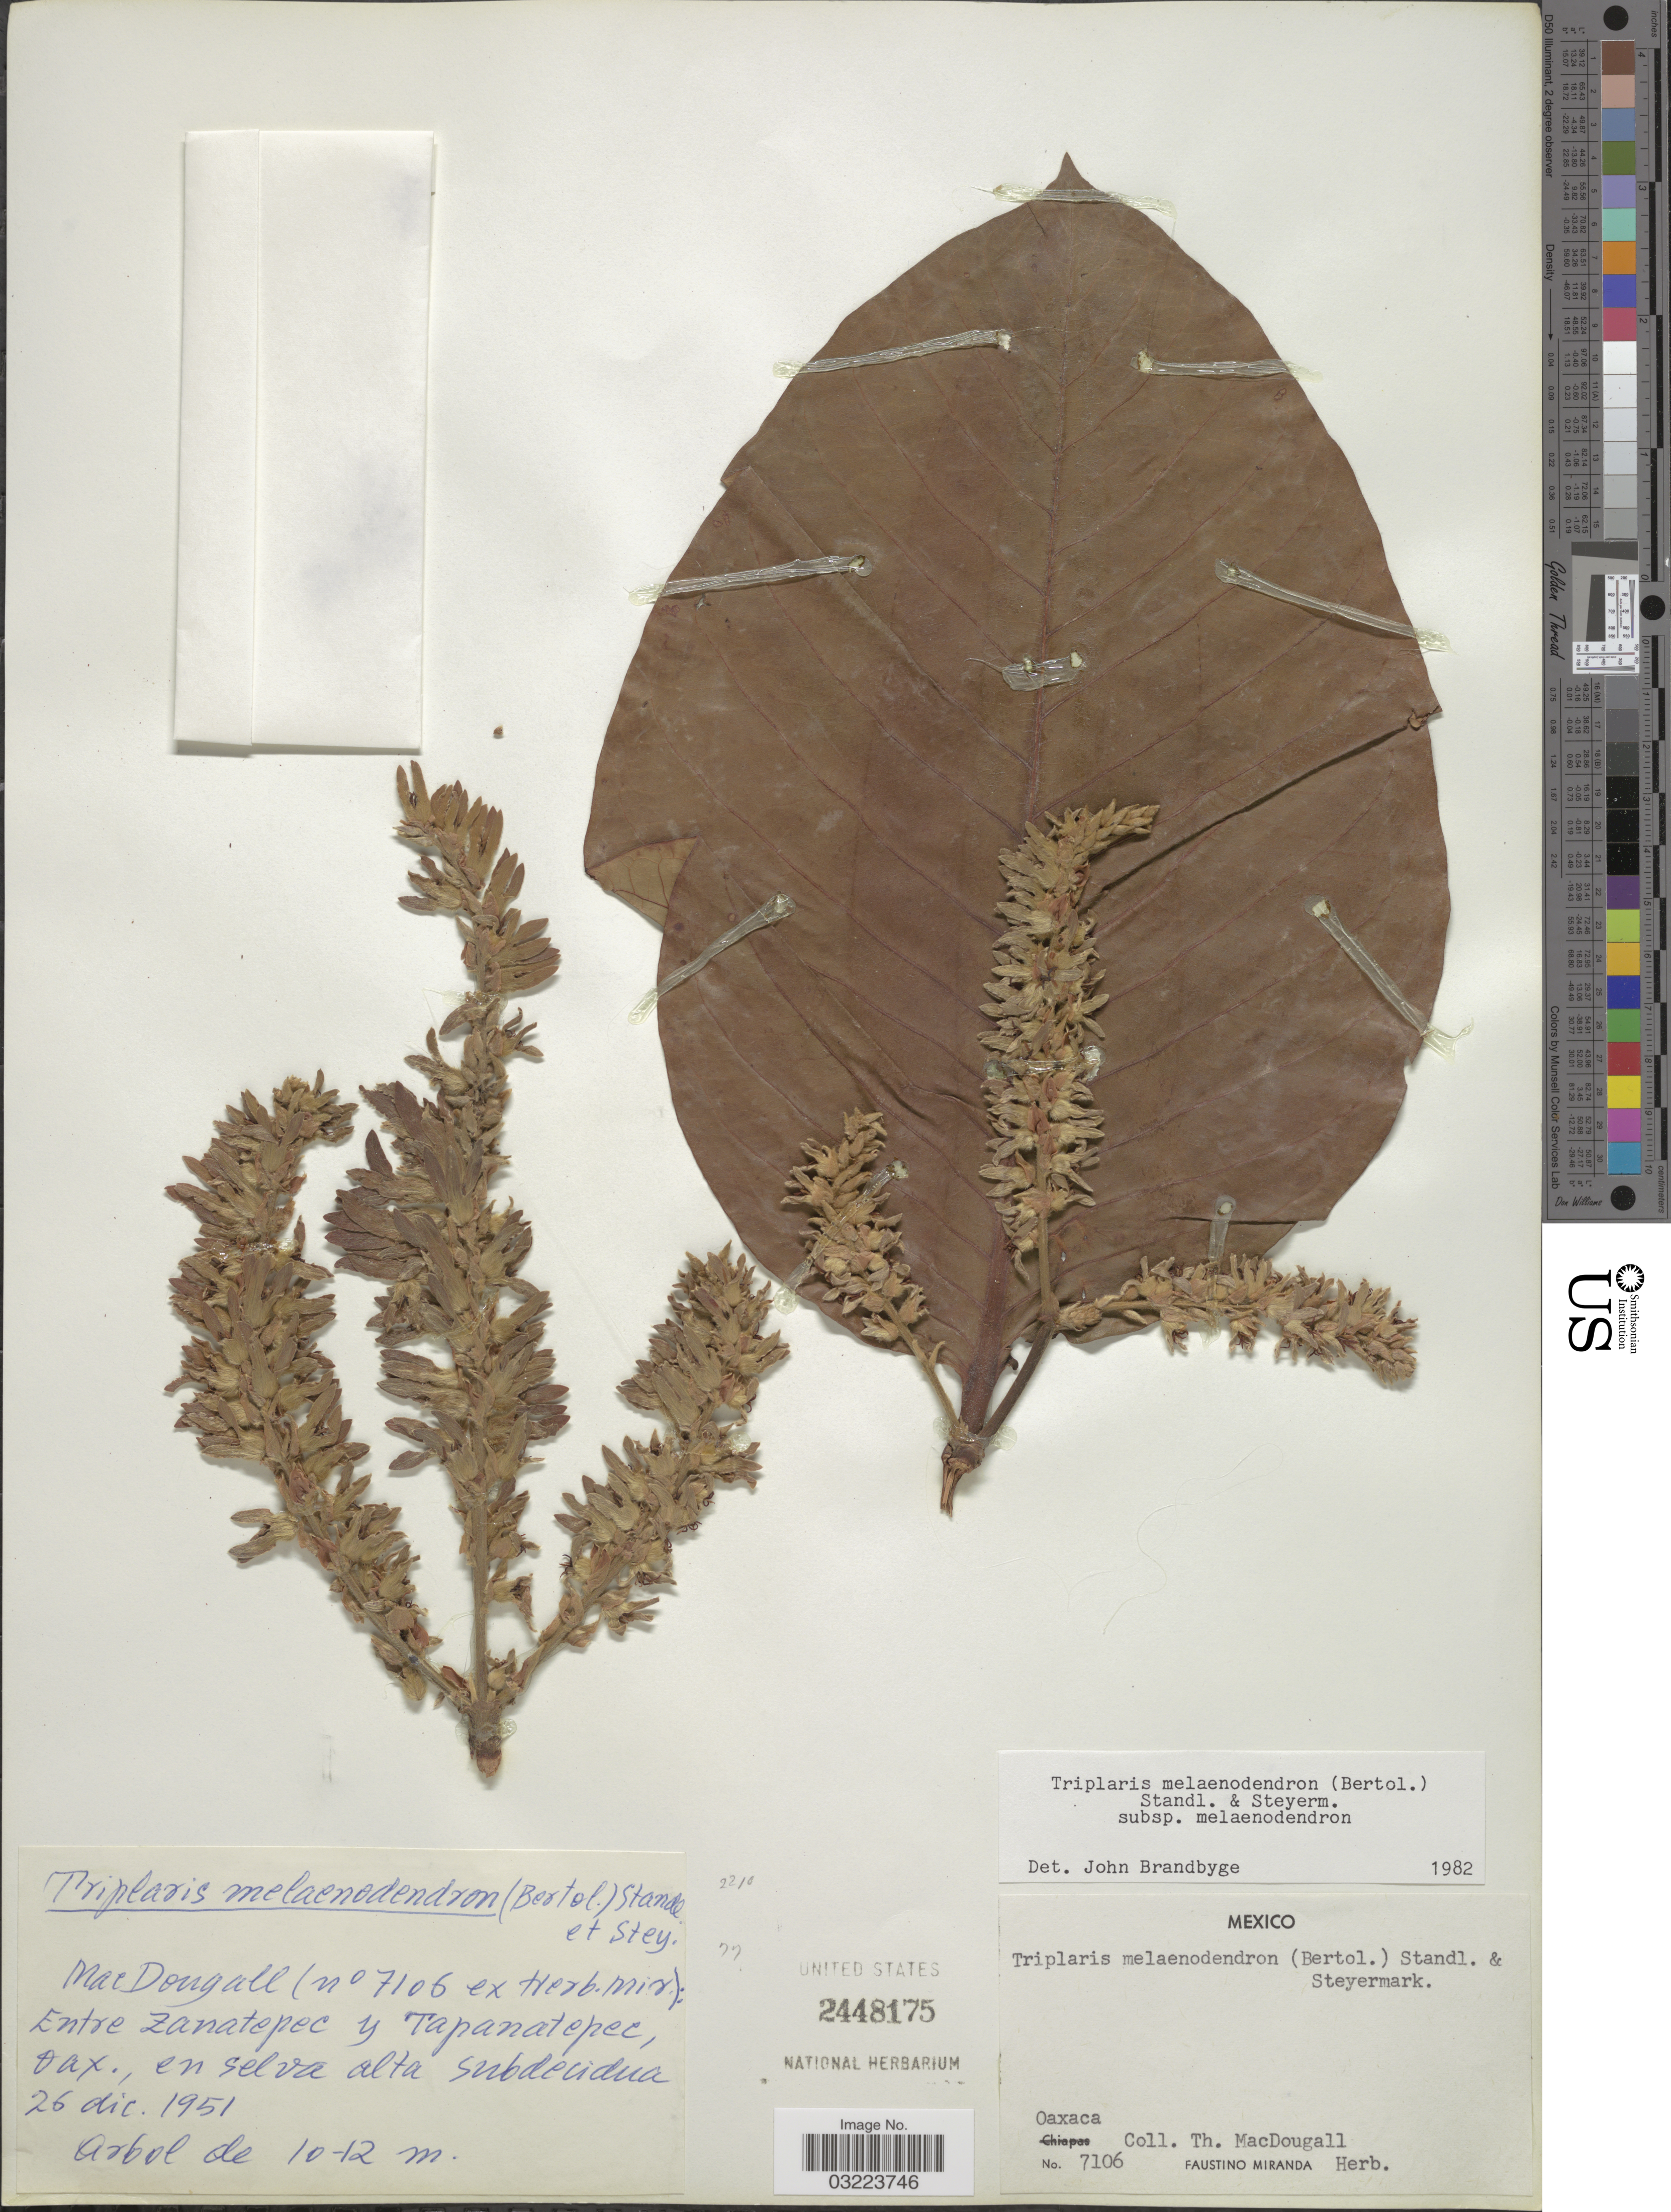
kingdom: Plantae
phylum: Tracheophyta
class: Magnoliopsida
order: Caryophyllales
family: Polygonaceae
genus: Triplaris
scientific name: Triplaris melaenodendron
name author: (Bertol.) Standl. & Steyerm.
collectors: T. B. MacDougall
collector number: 7106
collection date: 1951-12-26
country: Mexico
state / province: Oaxaca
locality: Entre Zanatepec y Tapanatepec.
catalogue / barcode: US 2448175